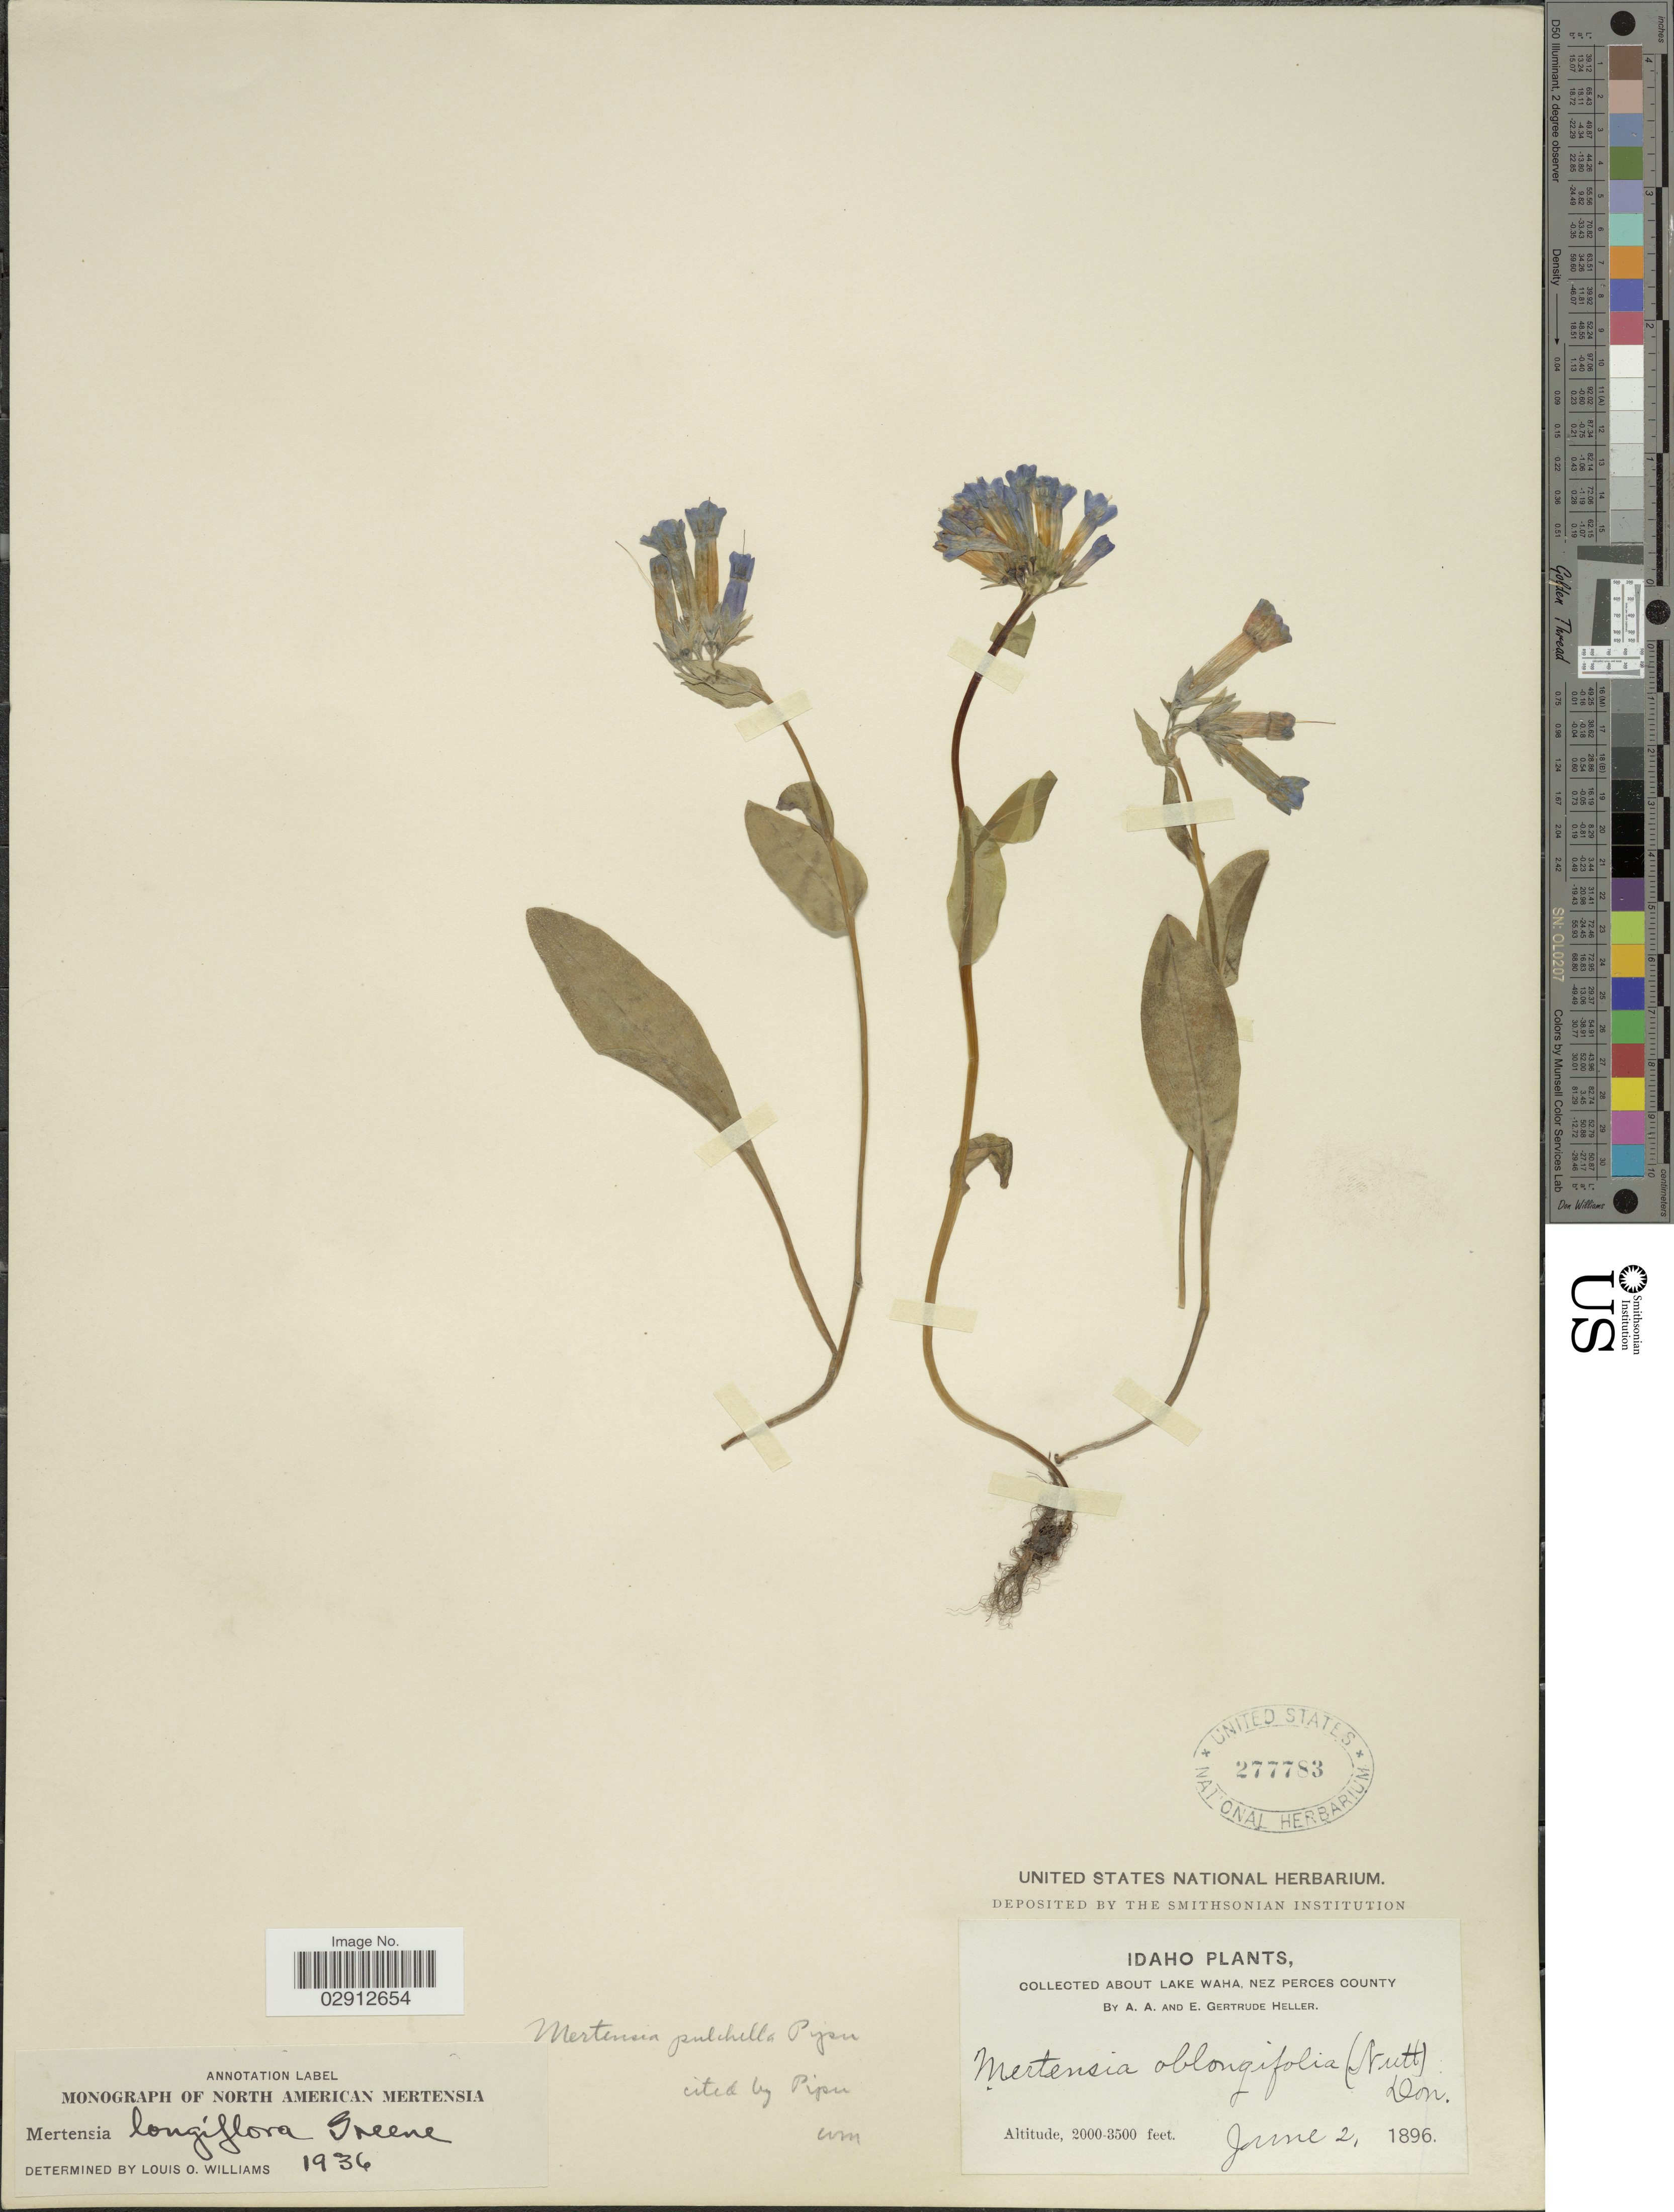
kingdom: Plantae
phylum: Tracheophyta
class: Magnoliopsida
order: Boraginales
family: Boraginaceae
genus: Mertensia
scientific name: Mertensia longiflora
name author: Rydb.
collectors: A. A. Heller & E. Gertrude Heller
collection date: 1896-06-02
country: United States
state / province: Idaho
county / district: Nez Perce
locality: About Lake Waha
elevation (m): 610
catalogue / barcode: US 277783